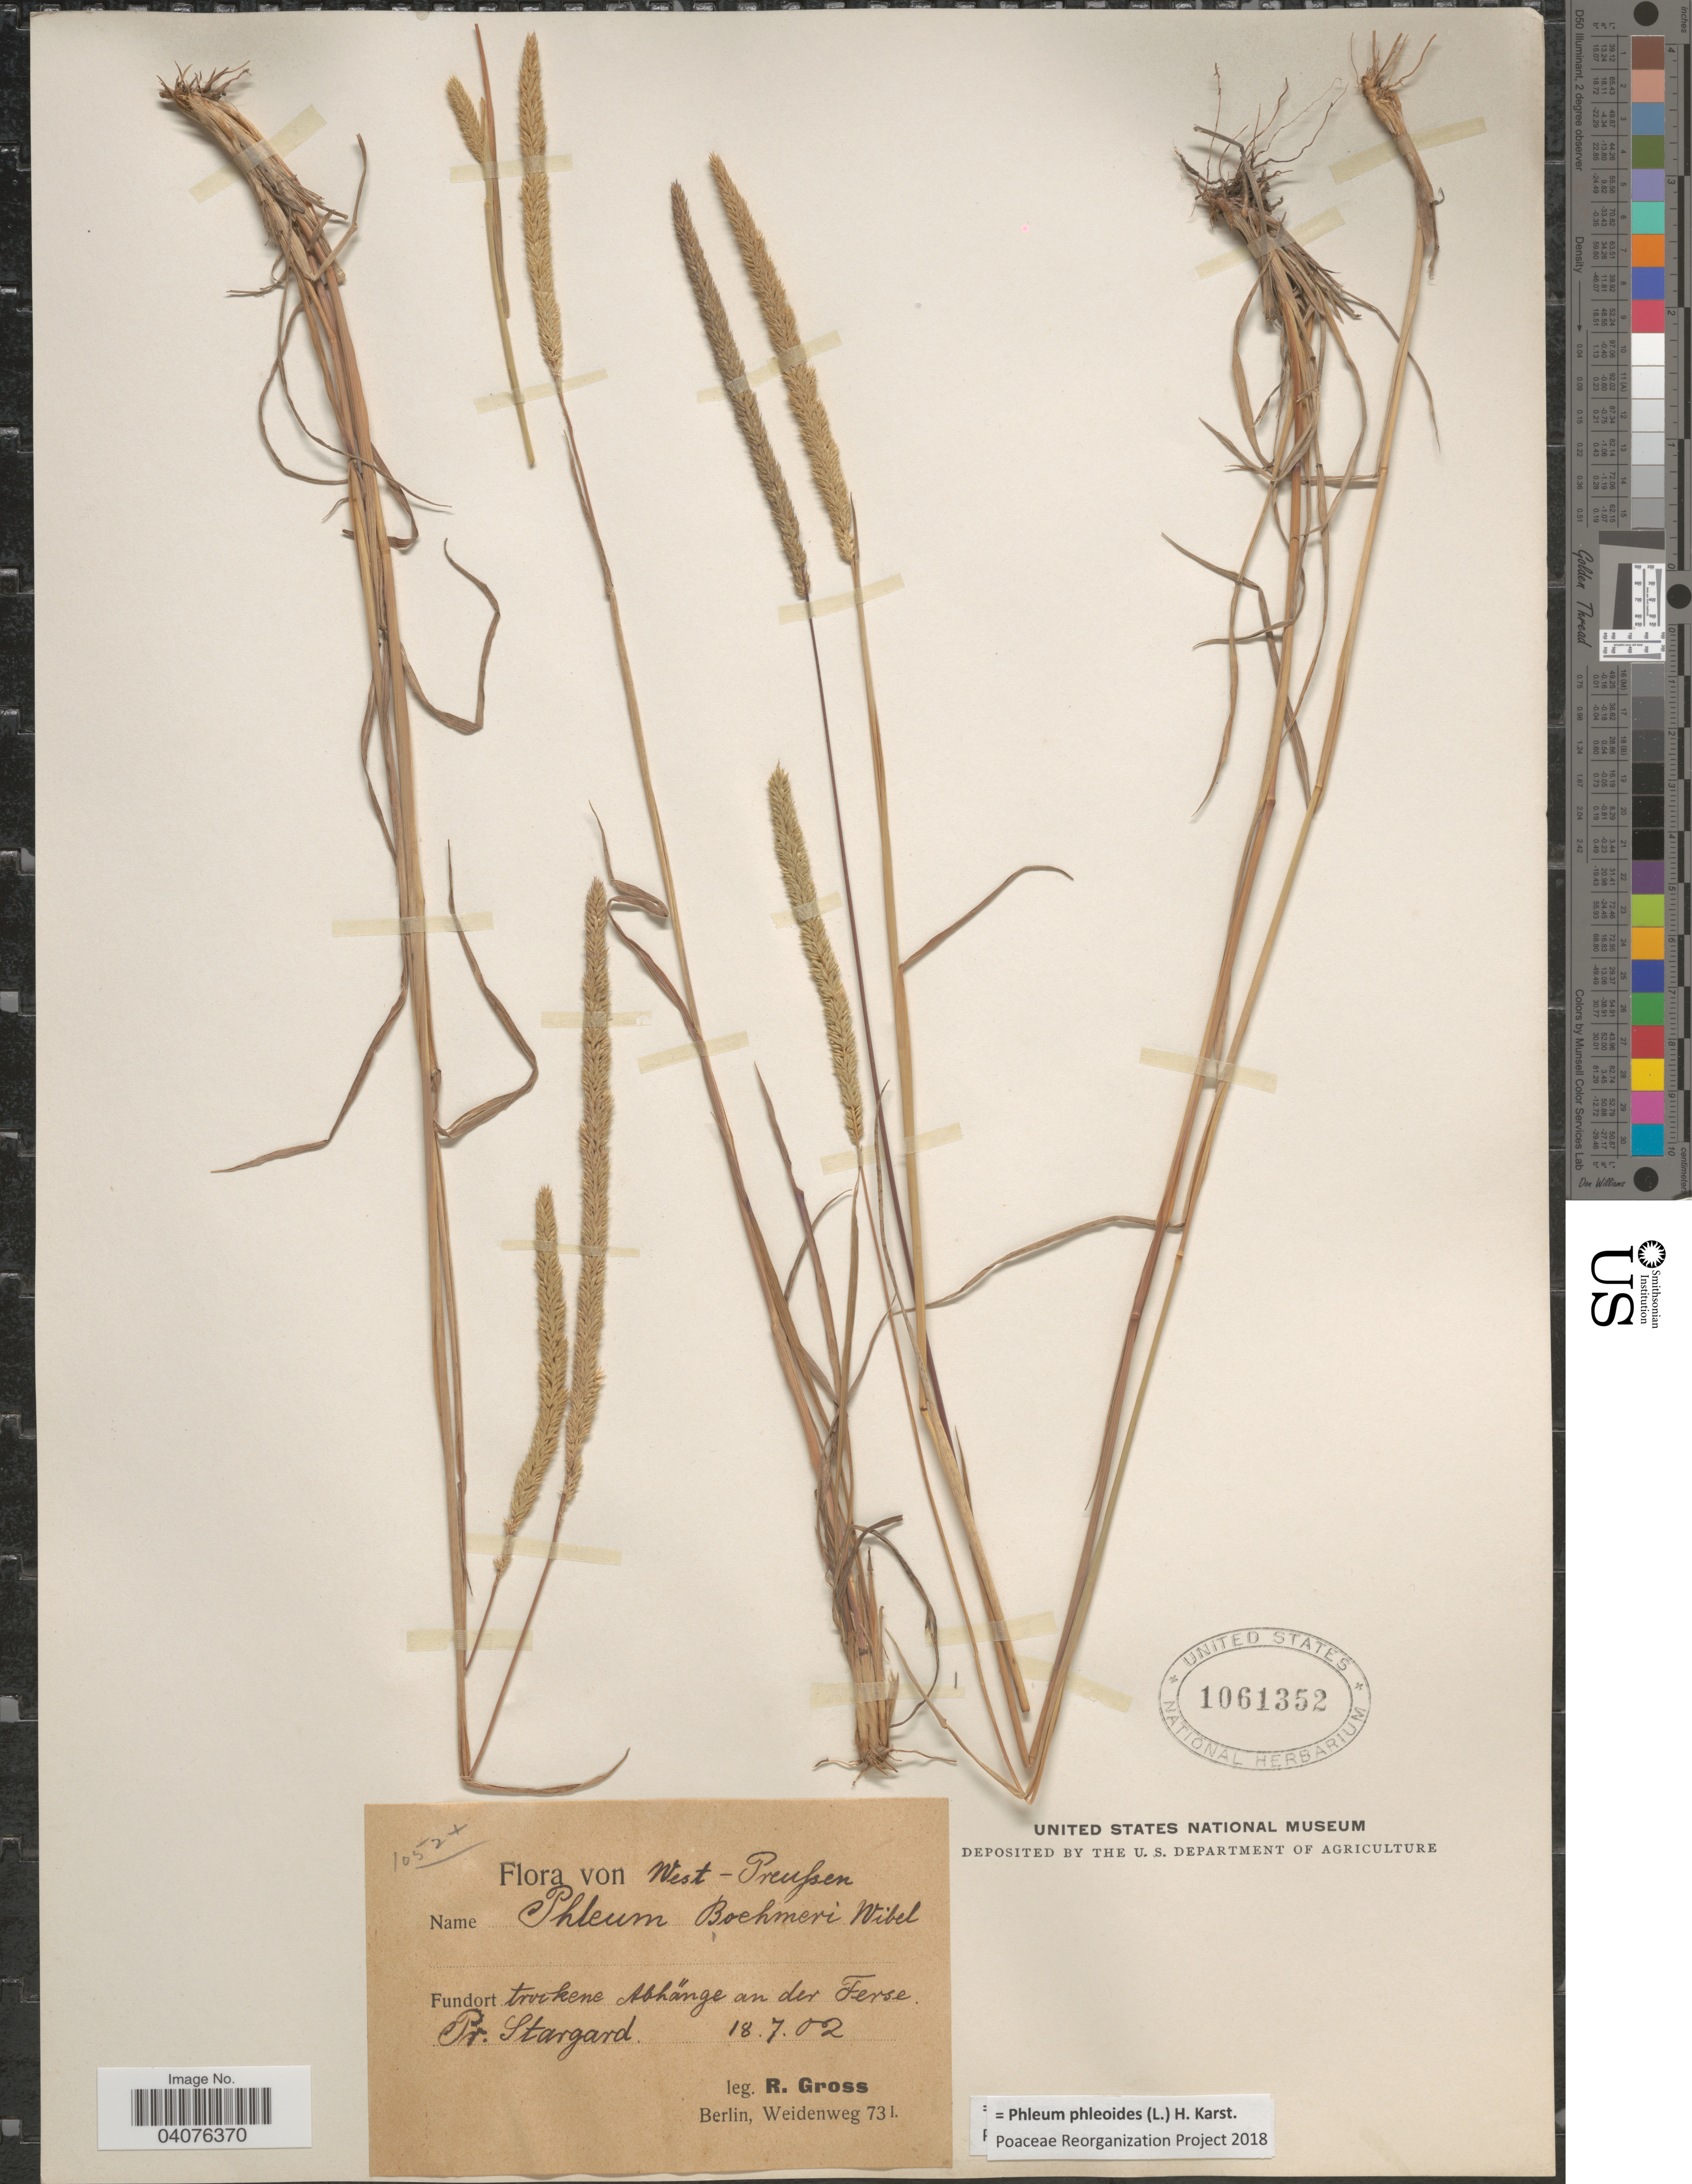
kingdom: Plantae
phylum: Tracheophyta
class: Liliopsida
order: Poales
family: Poaceae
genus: Phleum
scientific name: Phleum phleoides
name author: (L.) H. Karst.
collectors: R. Gross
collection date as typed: Transcribed d/m/y: 18/7/2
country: Germany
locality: West-Prussen. Trockene Abhänge an der Ferse Pr. Stargard.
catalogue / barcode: US 1061352